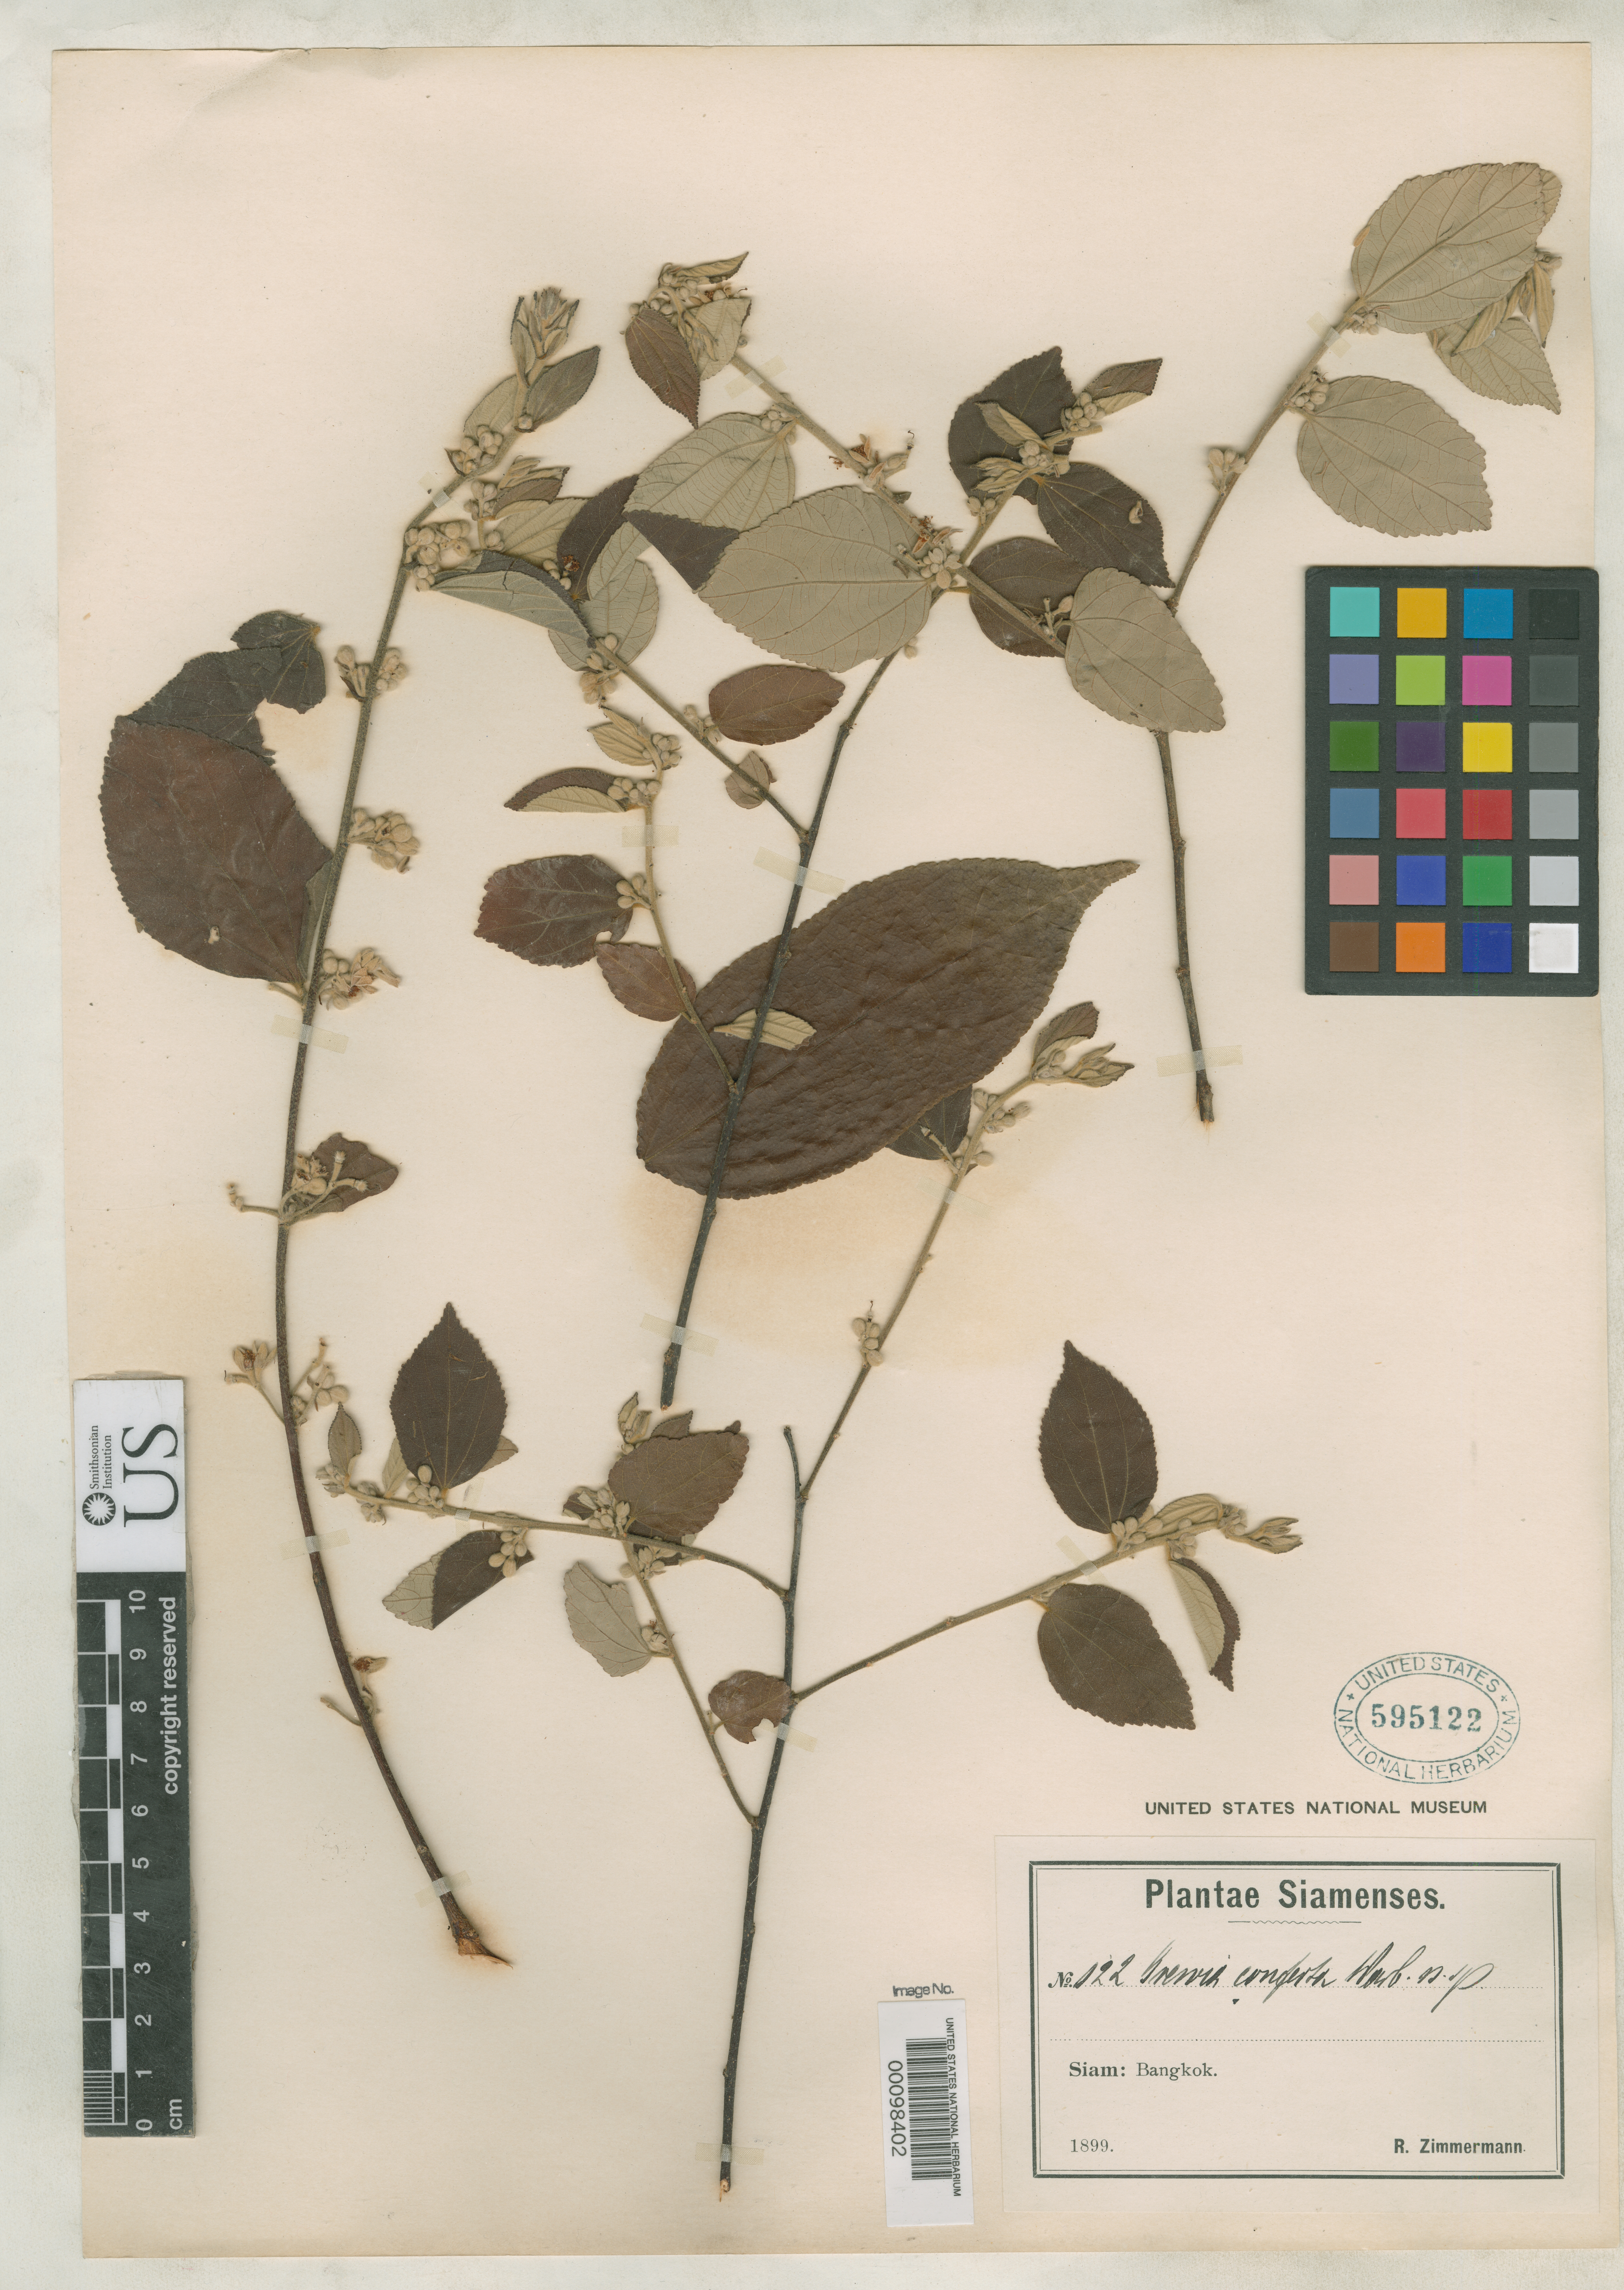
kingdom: Plantae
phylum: Tracheophyta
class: Magnoliopsida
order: Malvales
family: Malvaceae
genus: Grewia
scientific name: Grewia conferta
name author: Warb. ex Burret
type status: Isotype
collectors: R. Zimmermann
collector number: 122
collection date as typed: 1899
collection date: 1899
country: Thailand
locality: Bangkok.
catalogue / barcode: US 595122